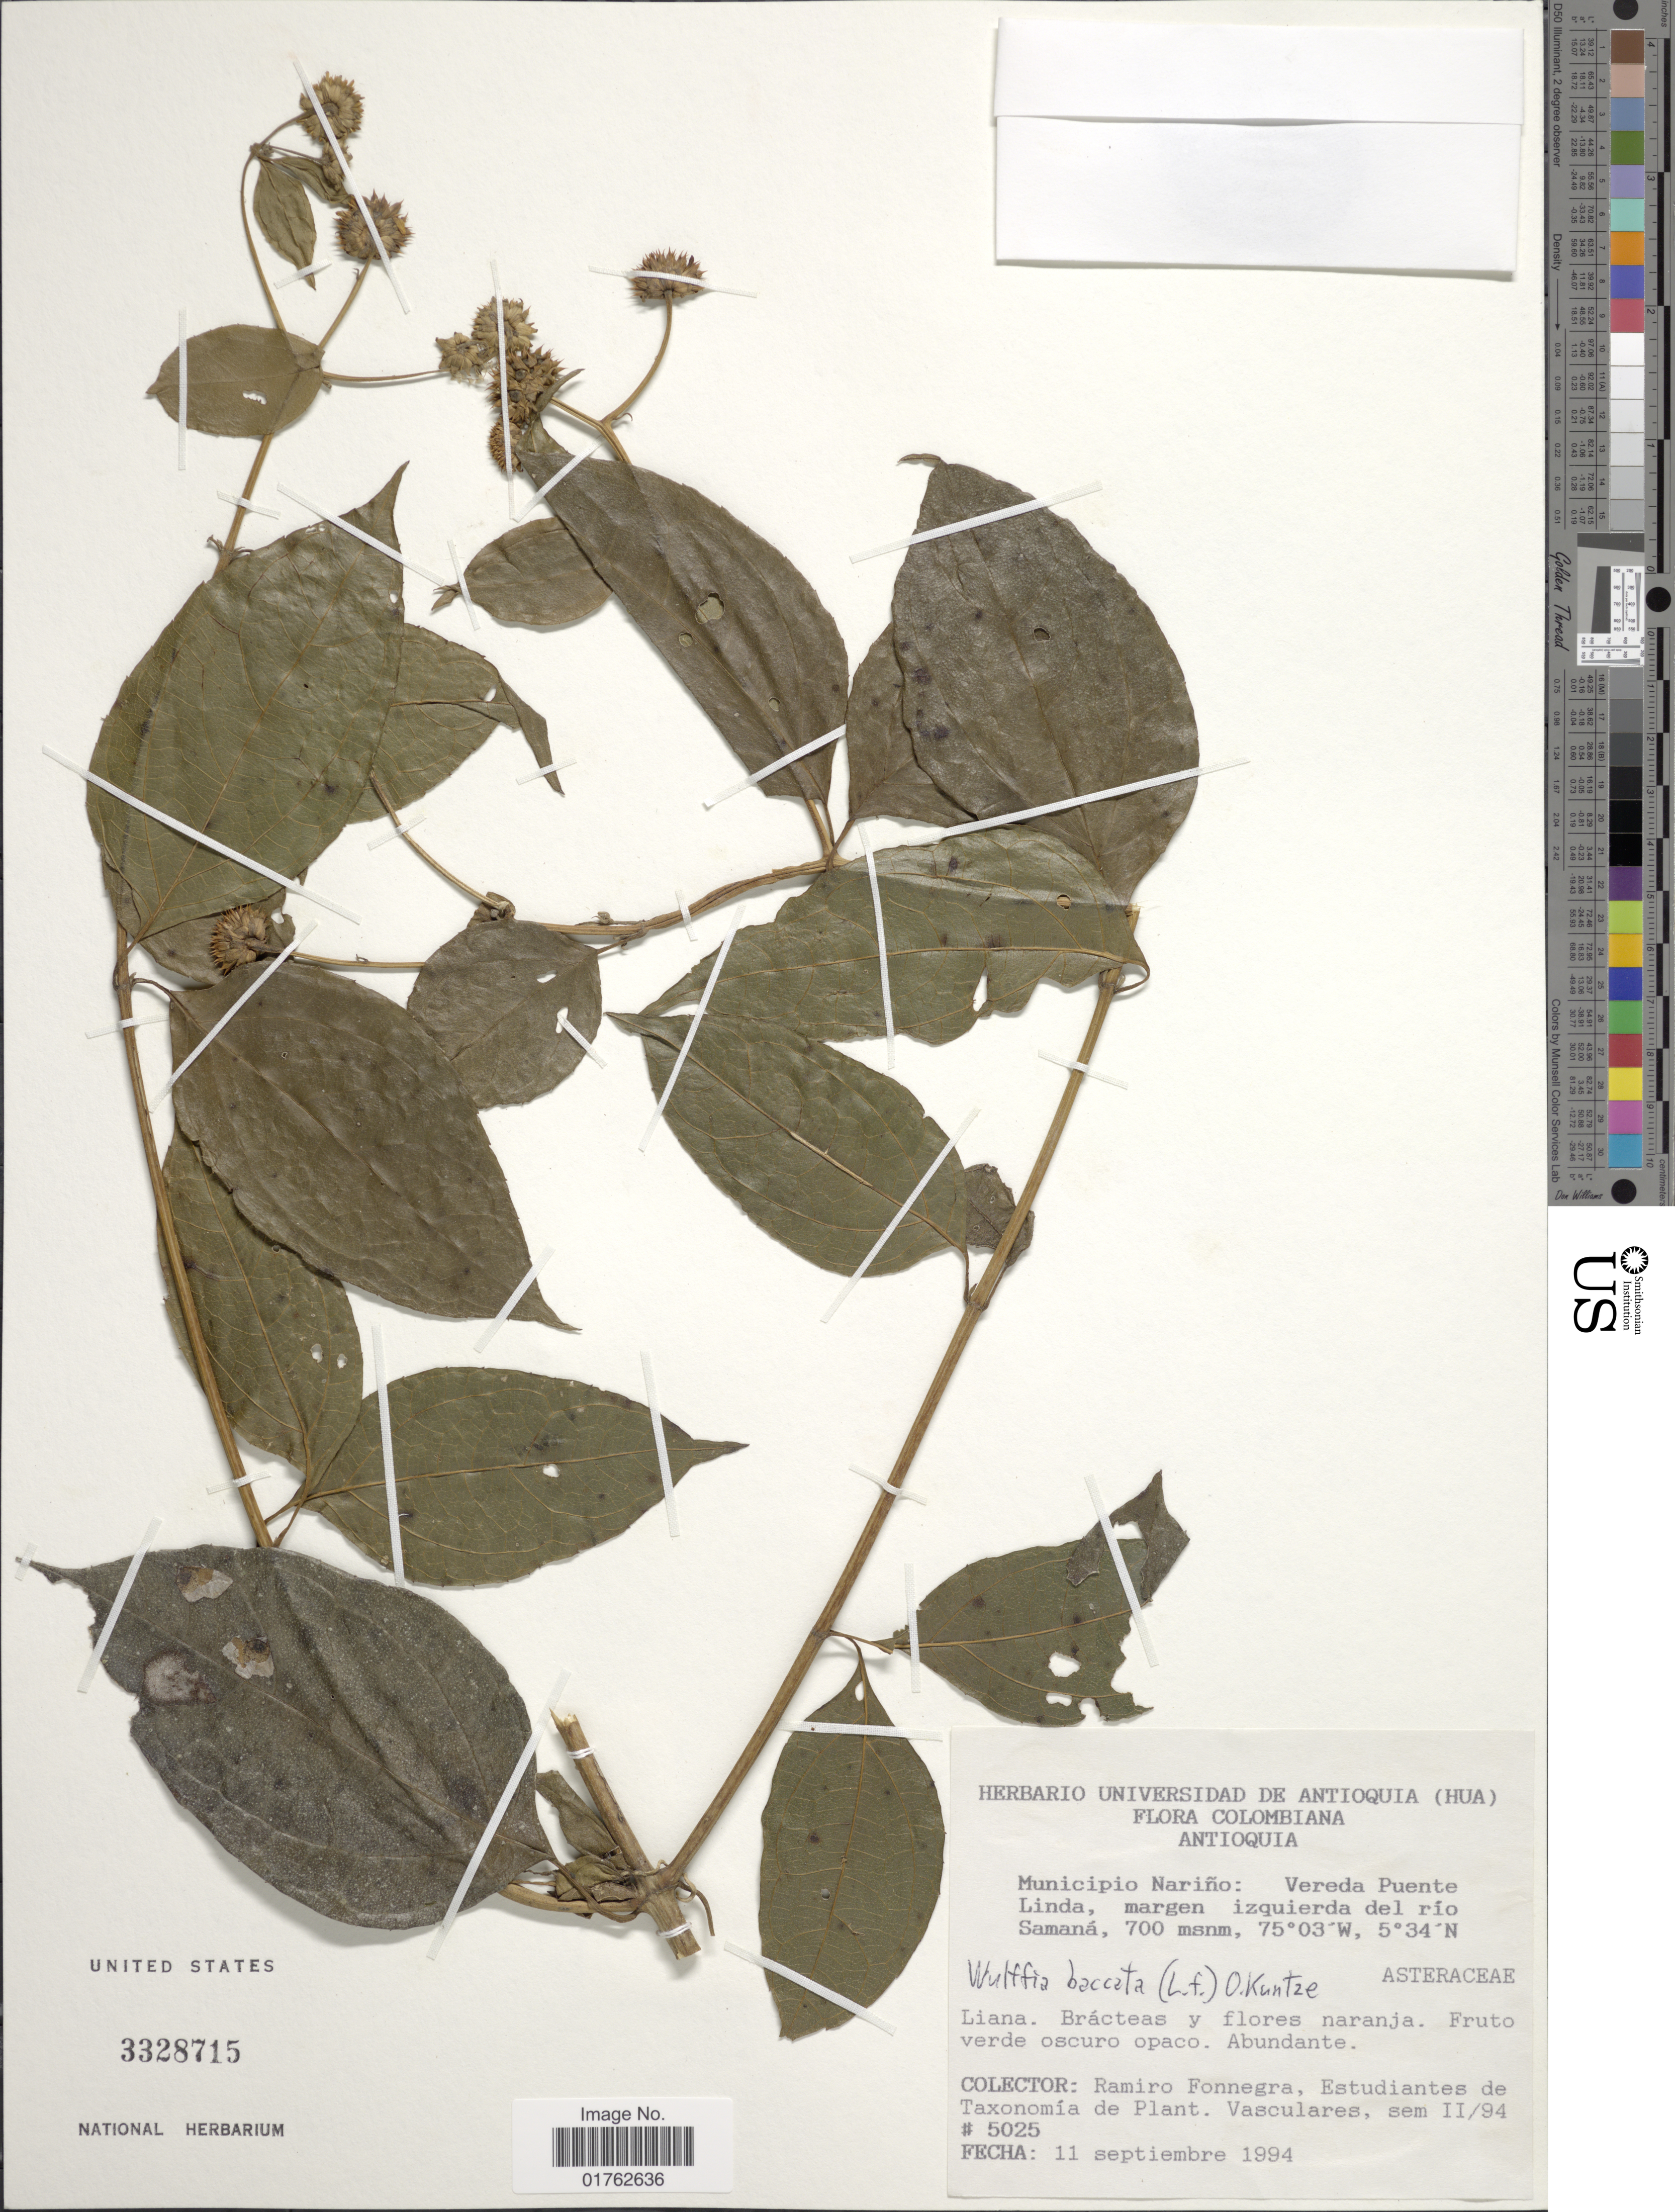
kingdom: Plantae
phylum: Tracheophyta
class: Magnoliopsida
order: Asterales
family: Asteraceae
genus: Wulffia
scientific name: Wulffia baccata var. baccata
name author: (L.) Kuntze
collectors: R. Fonnegra G. & Estudiantes de Taxonomía de Plant. Vasculares sem., II/94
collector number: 5025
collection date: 1994-09-11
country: Colombia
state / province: Nariño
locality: Municipio Nariño: Vereda Puente Linda, margen izquierda del rio Samana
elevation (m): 700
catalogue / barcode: US 3328715